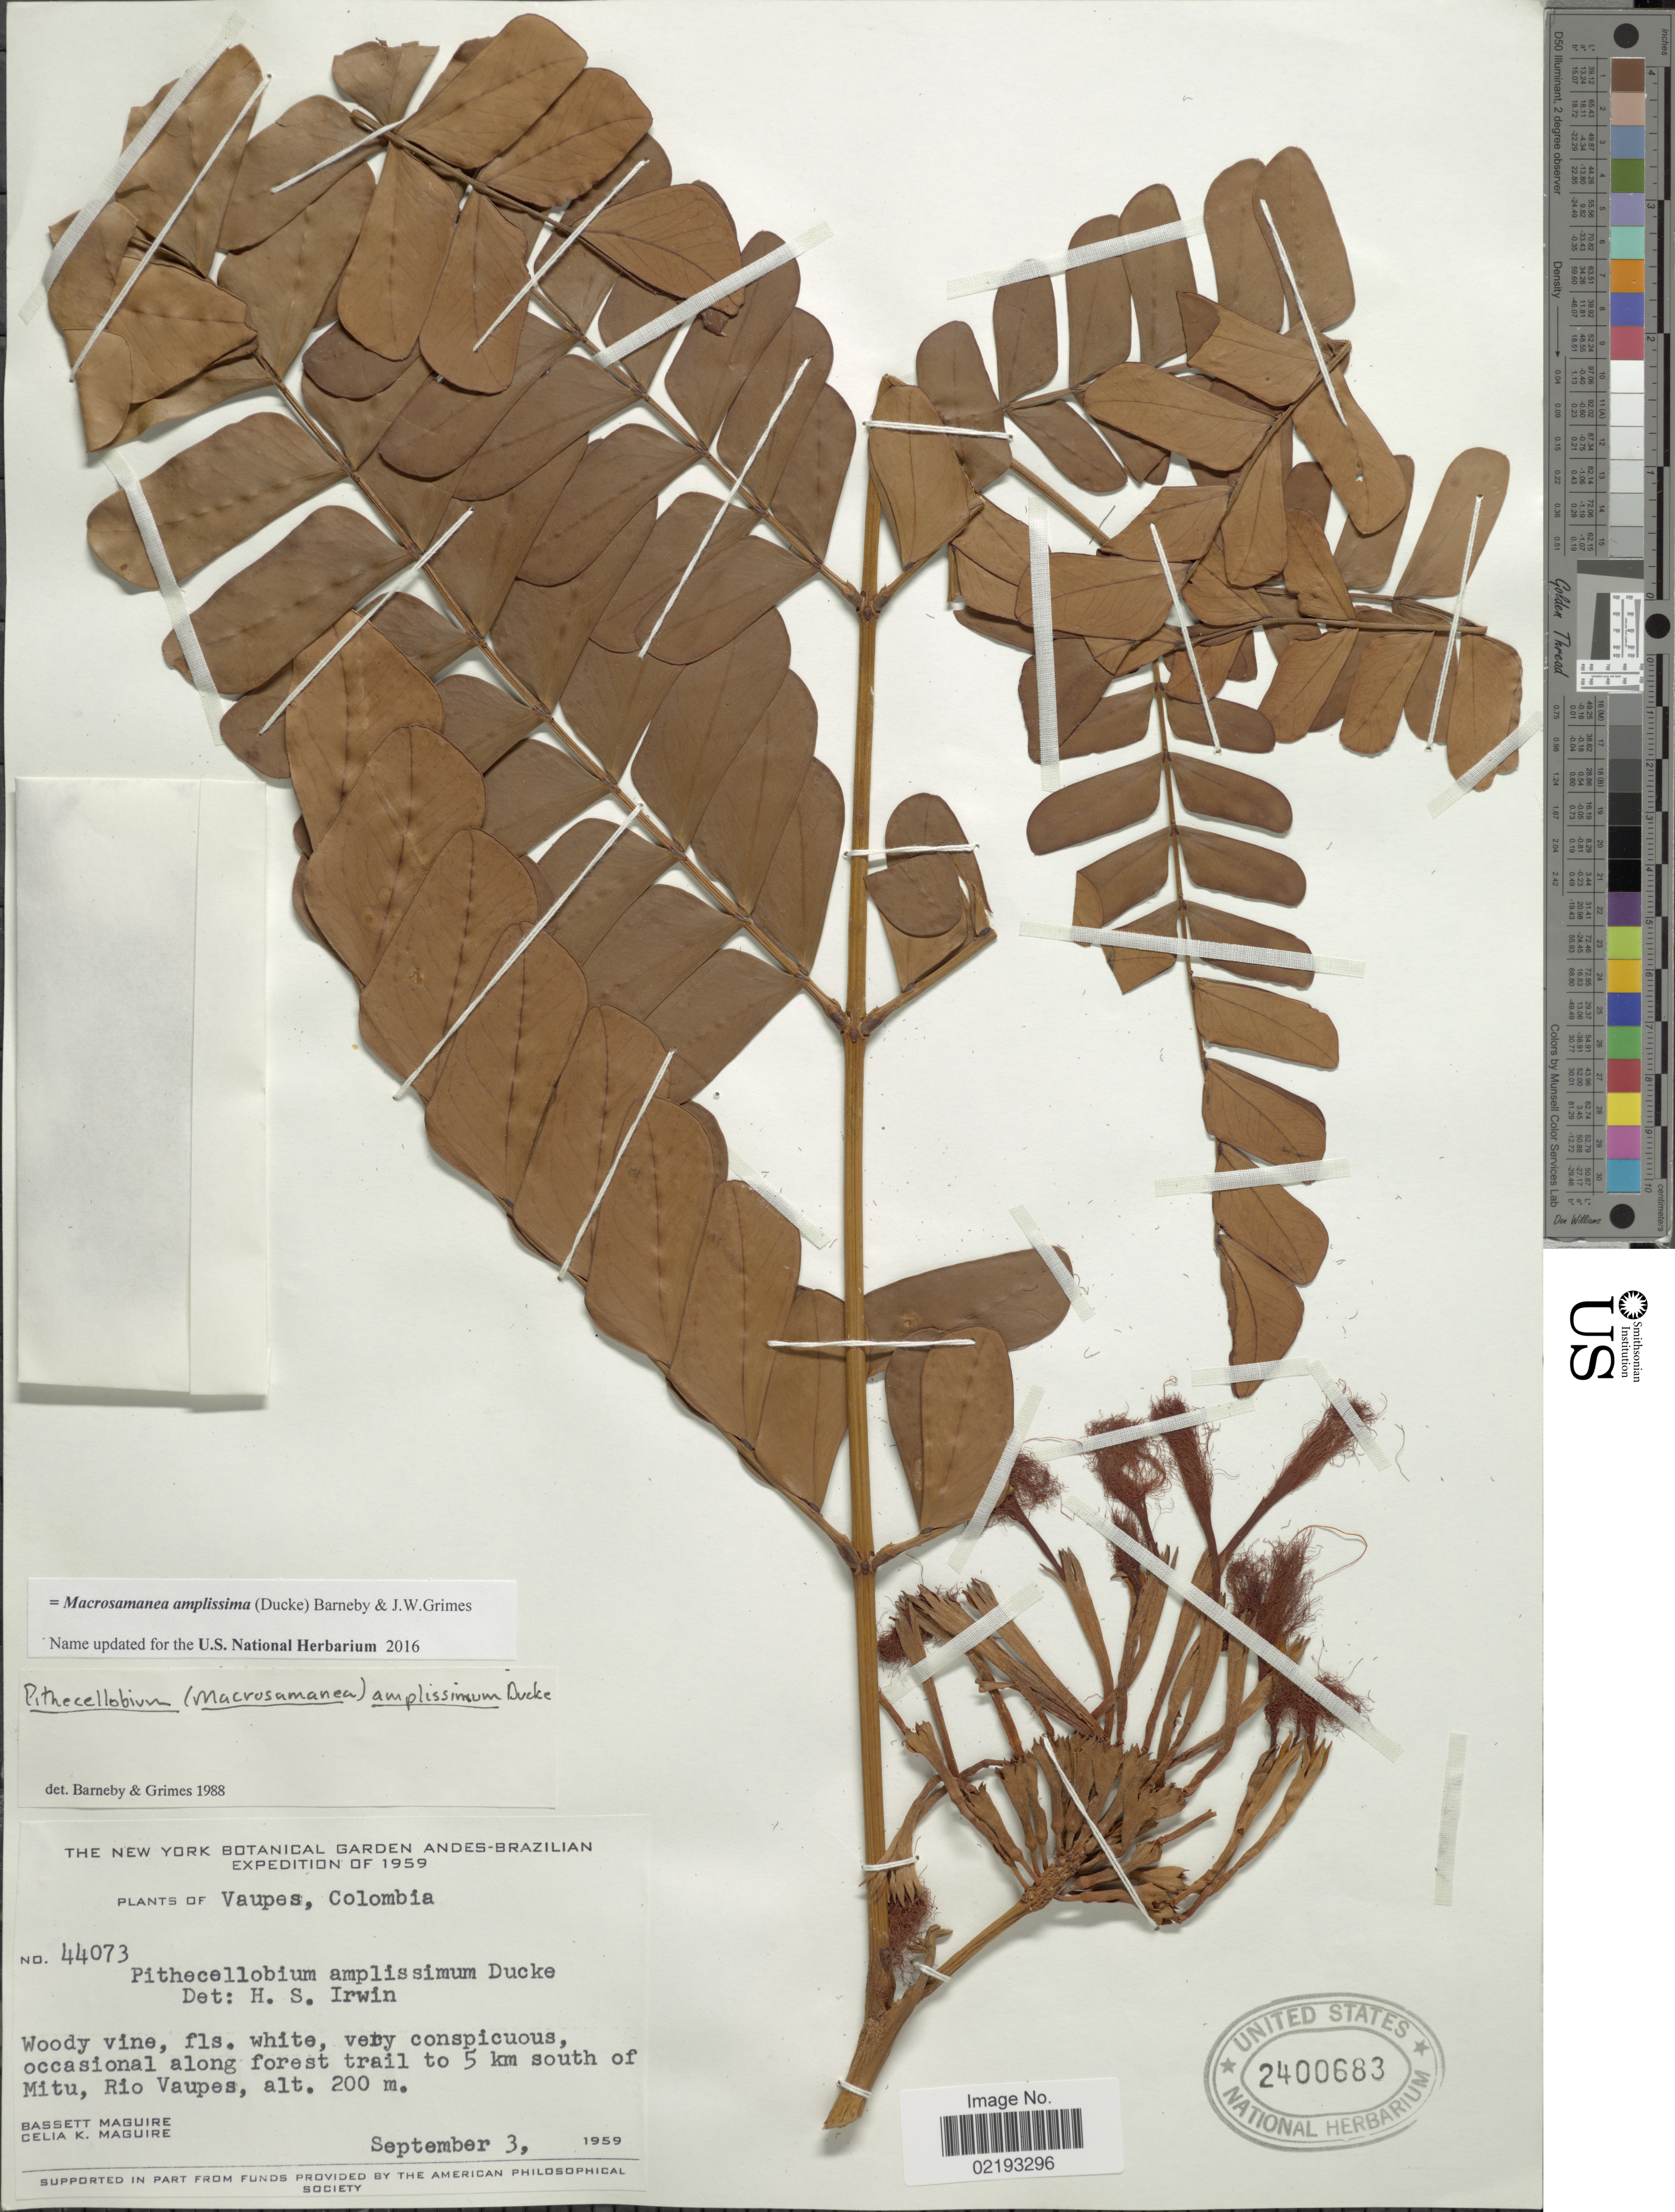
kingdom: Plantae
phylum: Tracheophyta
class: Magnoliopsida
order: Fabales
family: Fabaceae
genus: Macrosamanea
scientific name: Macrosamanea amplissima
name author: (Ducke) Barneby & J.W. Grimes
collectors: B. Maguire & C. K. Maguire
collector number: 44073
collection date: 1959-09-03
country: Colombia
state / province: Vaupés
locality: Occasional along forest trail to 5 km south of Mitu, Rio Vaupes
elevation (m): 200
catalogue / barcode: US 2400683